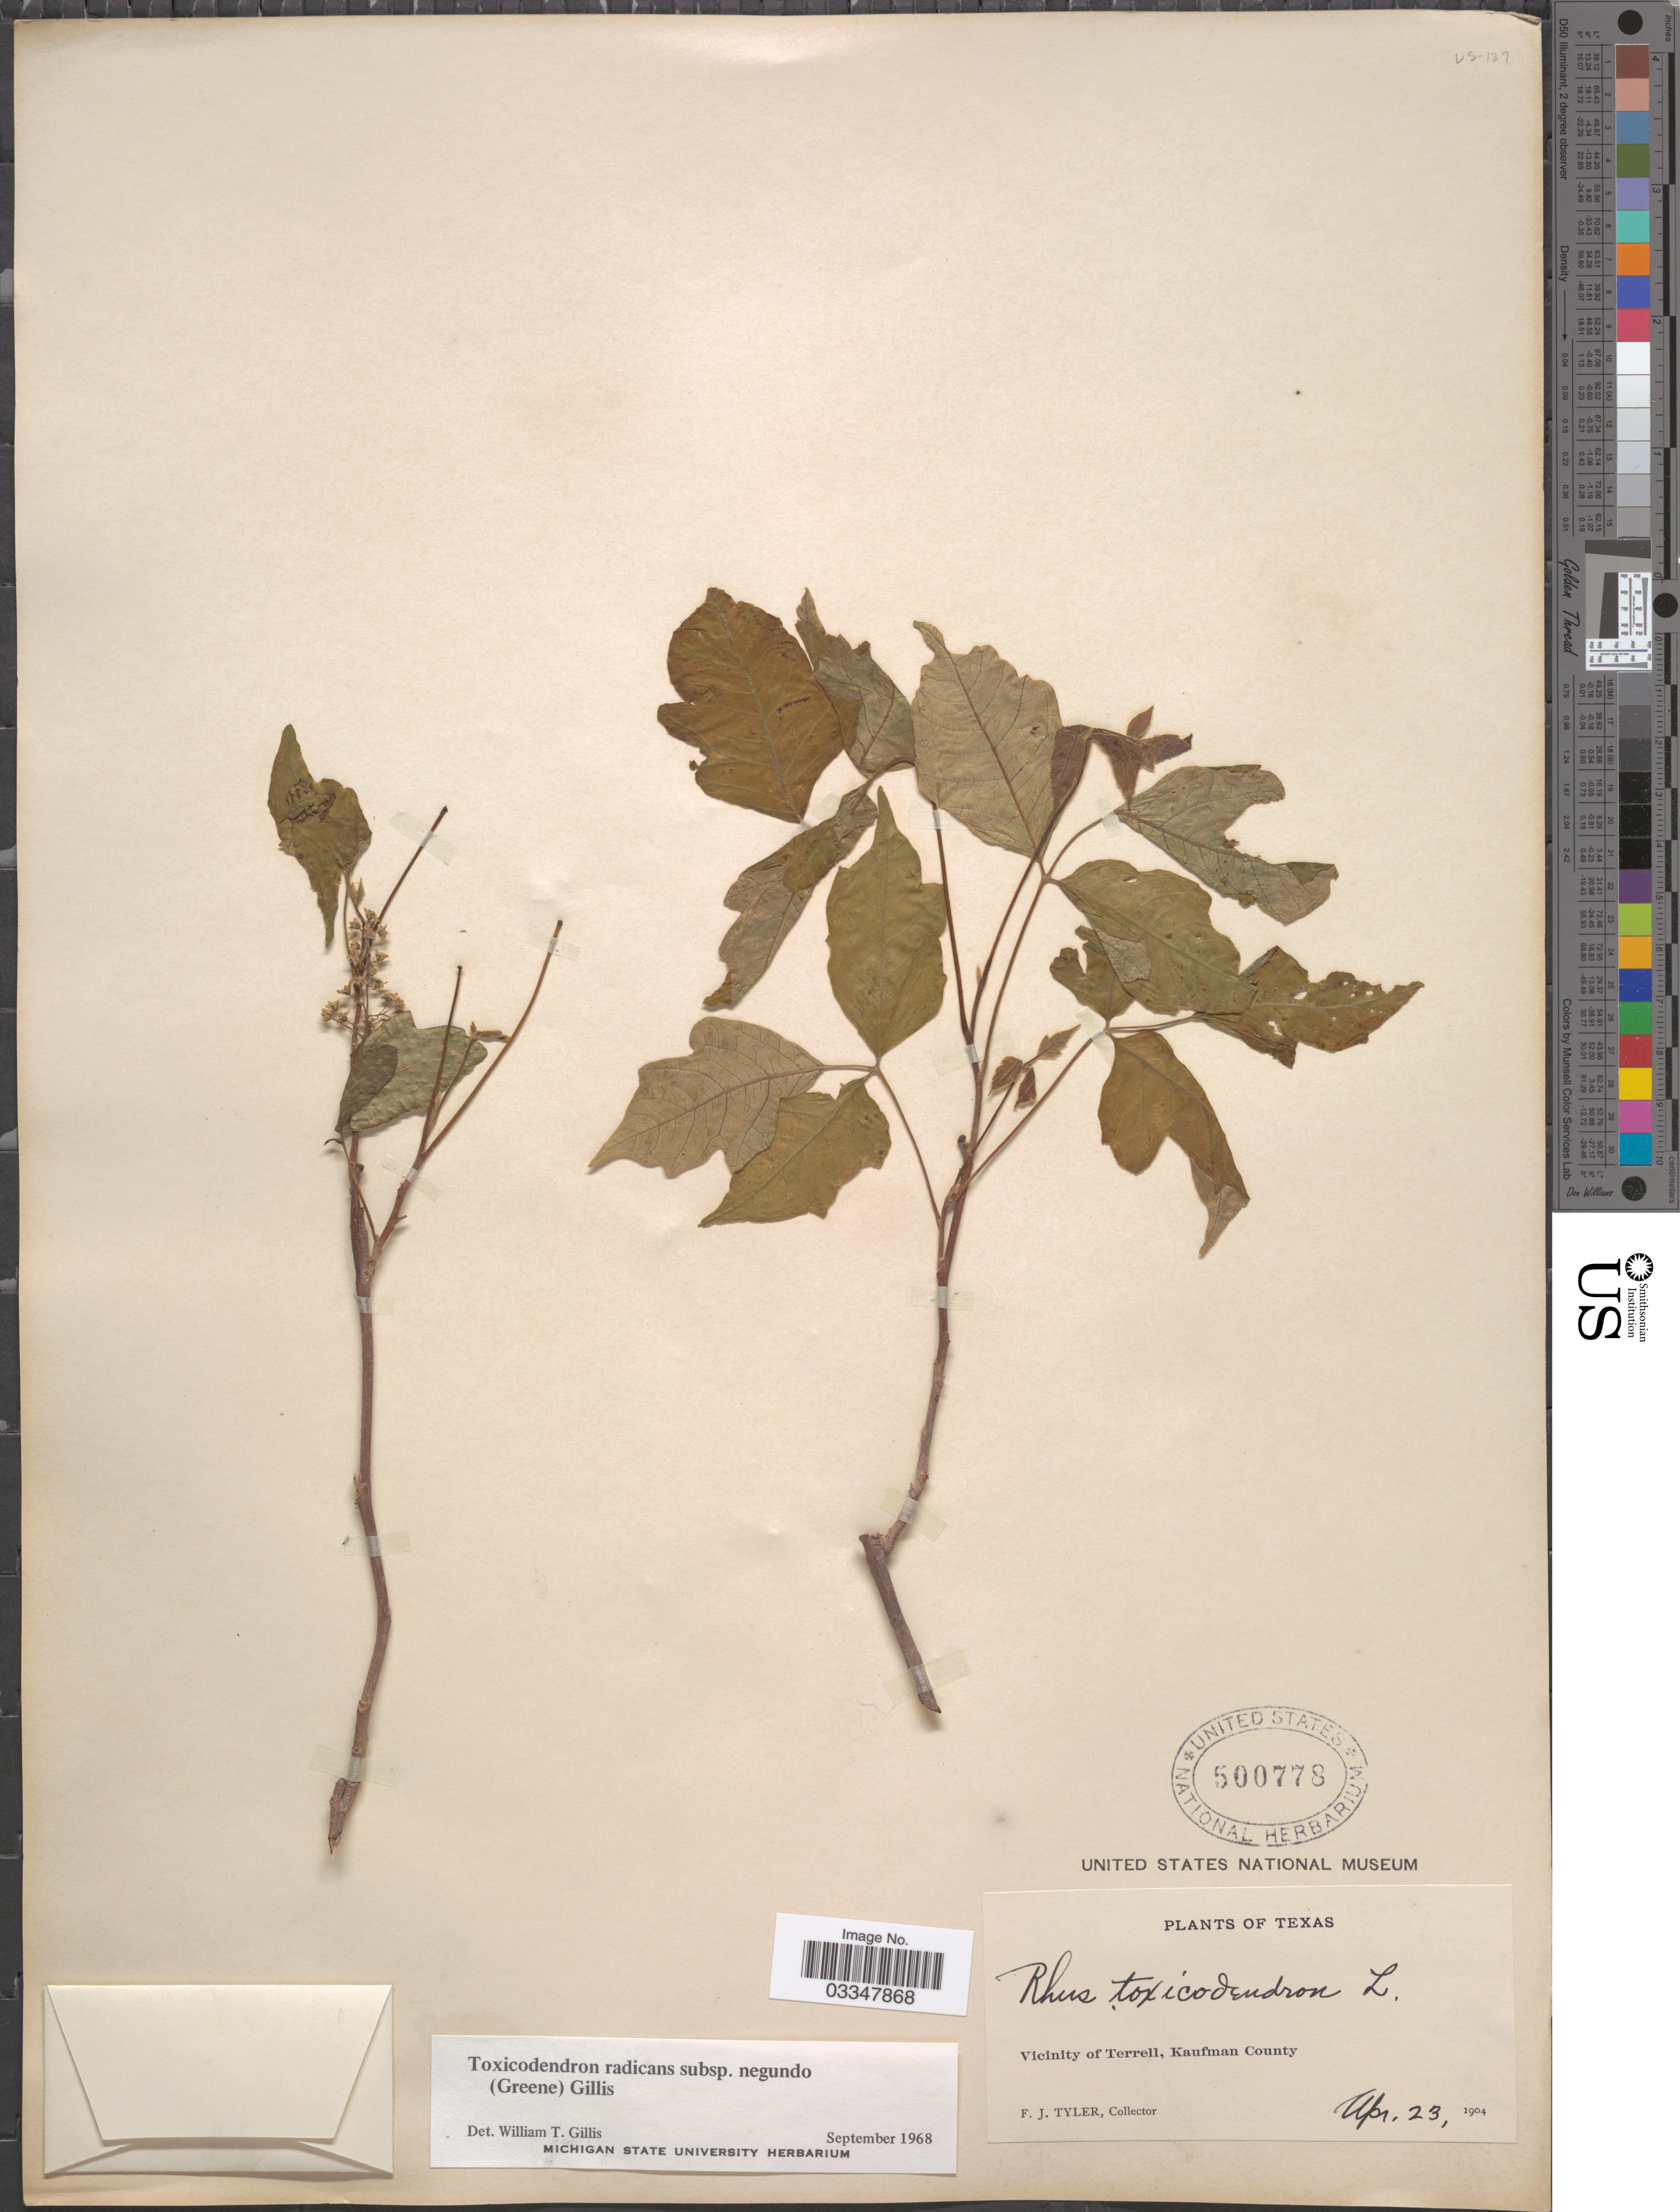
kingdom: Plantae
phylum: Tracheophyta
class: Magnoliopsida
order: Sapindales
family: Anacardiaceae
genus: Toxicodendron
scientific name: Toxicodendron radicans subsp. negundo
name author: (Greene) Gillis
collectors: F. Tyler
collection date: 1904-04-23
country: United States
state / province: Texas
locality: Vicinity of Terrell, Kaufman County.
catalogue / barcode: US 500778